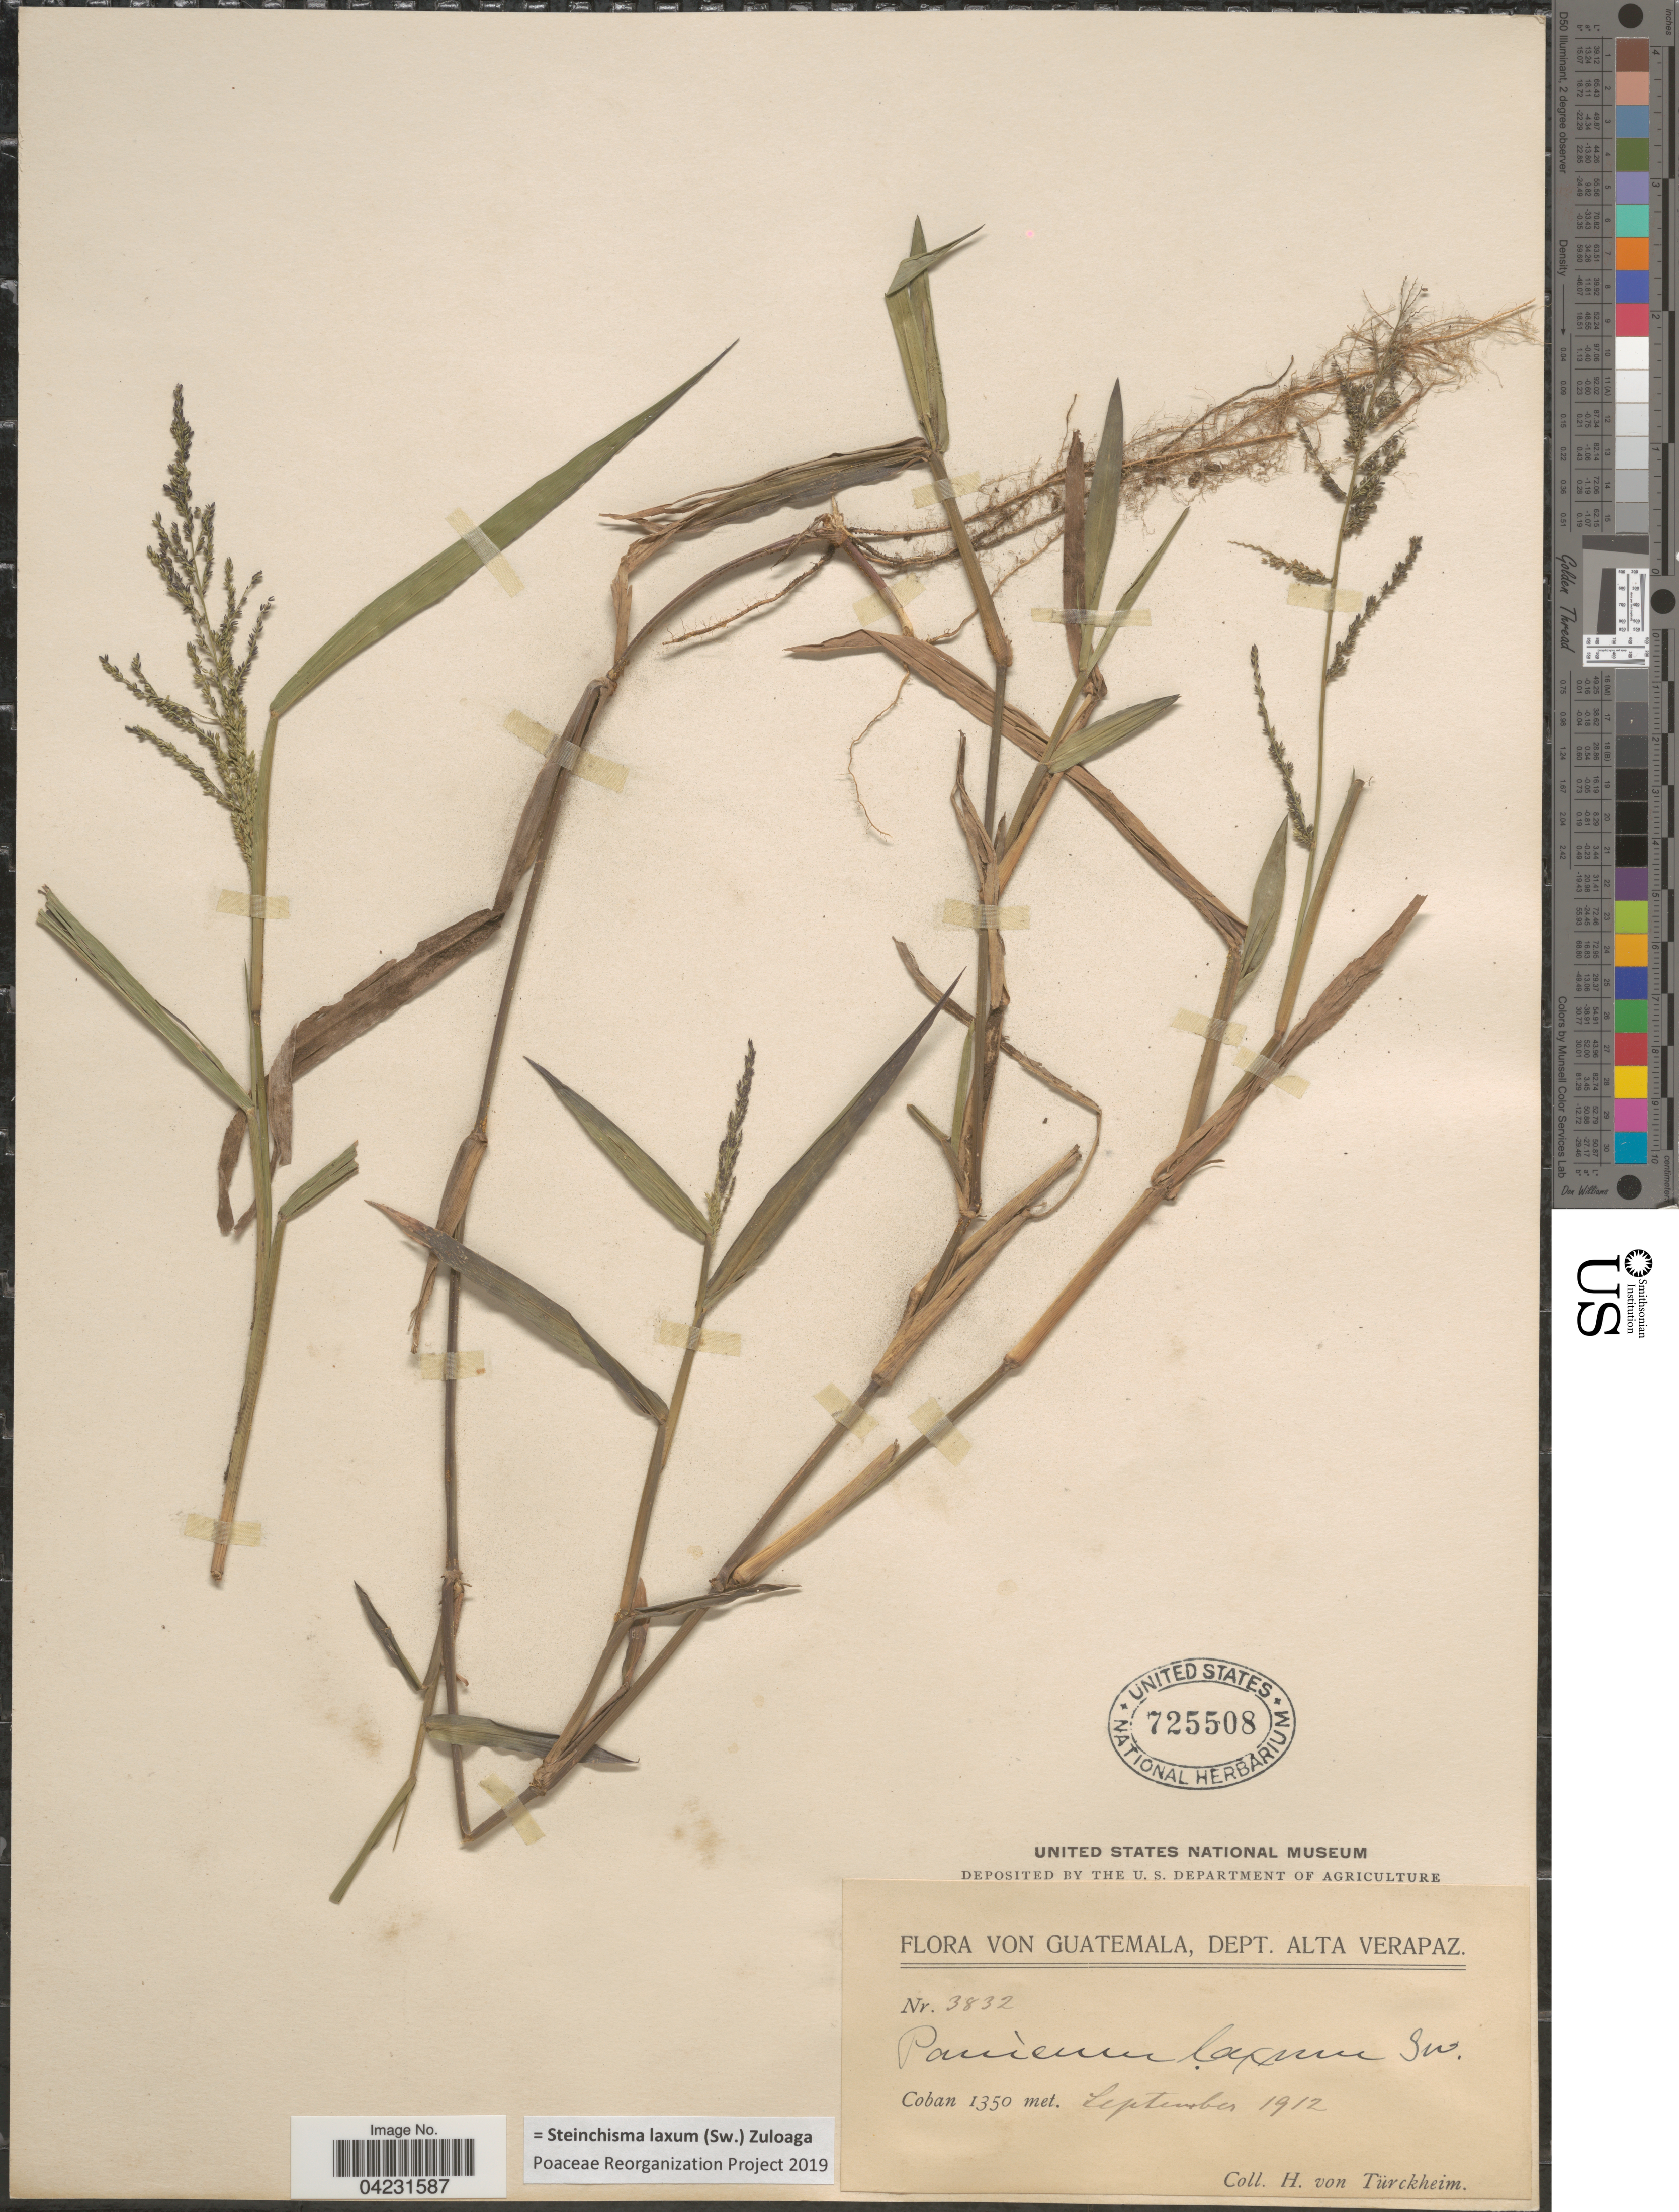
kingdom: Plantae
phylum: Tracheophyta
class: Liliopsida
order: Poales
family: Poaceae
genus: Steinchisma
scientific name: Steinchisma laxum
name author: (Sw.) Zuloaga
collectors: H. von Türckheim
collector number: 3832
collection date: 1912-09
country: Guatemala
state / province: Alta Verapaz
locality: Dept. Alta Verapaz. Coban.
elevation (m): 1350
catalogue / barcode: US 725508